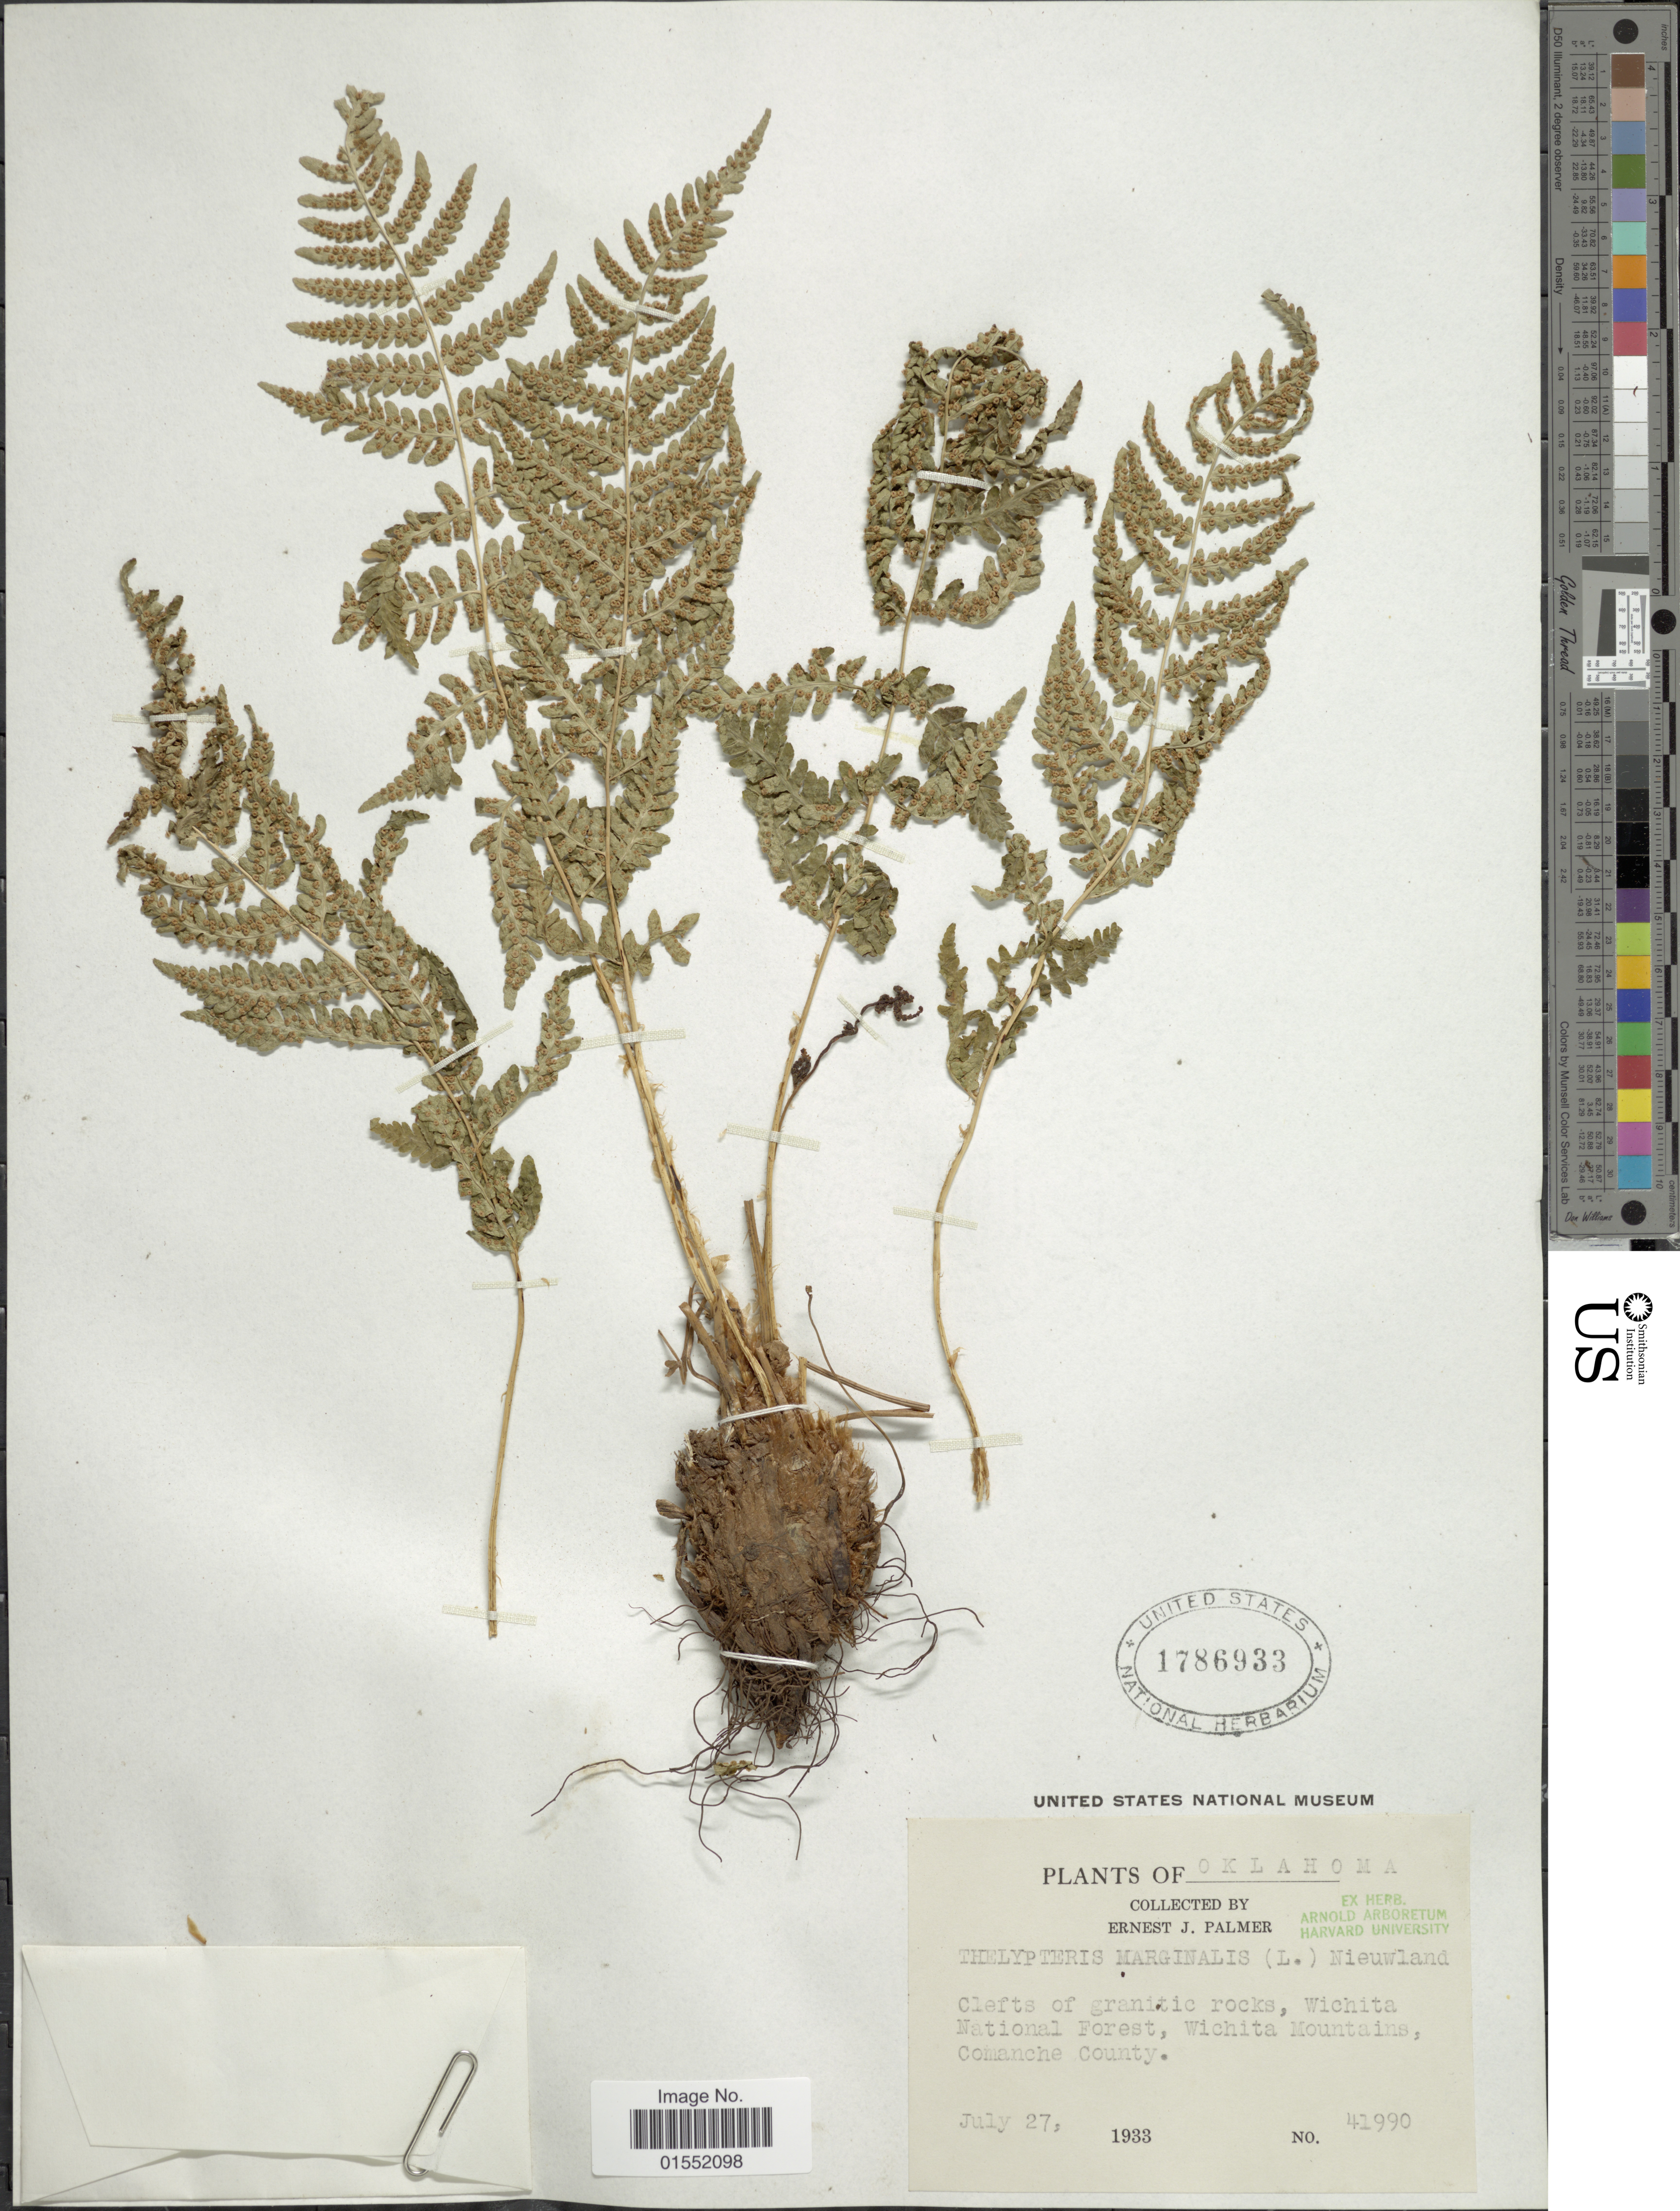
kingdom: Plantae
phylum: Tracheophyta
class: Polypodiopsida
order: Polypodiales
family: Dryopteridaceae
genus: Dryopteris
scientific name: Dryopteris marginalis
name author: (L.) A. Gray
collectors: E. J. Palmer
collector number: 41990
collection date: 1933-07-27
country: United States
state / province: Oklahoma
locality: Clefts of granitic rocks, Wichita National Forest, Wichita Mountains, Comanche County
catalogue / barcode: US 1786933